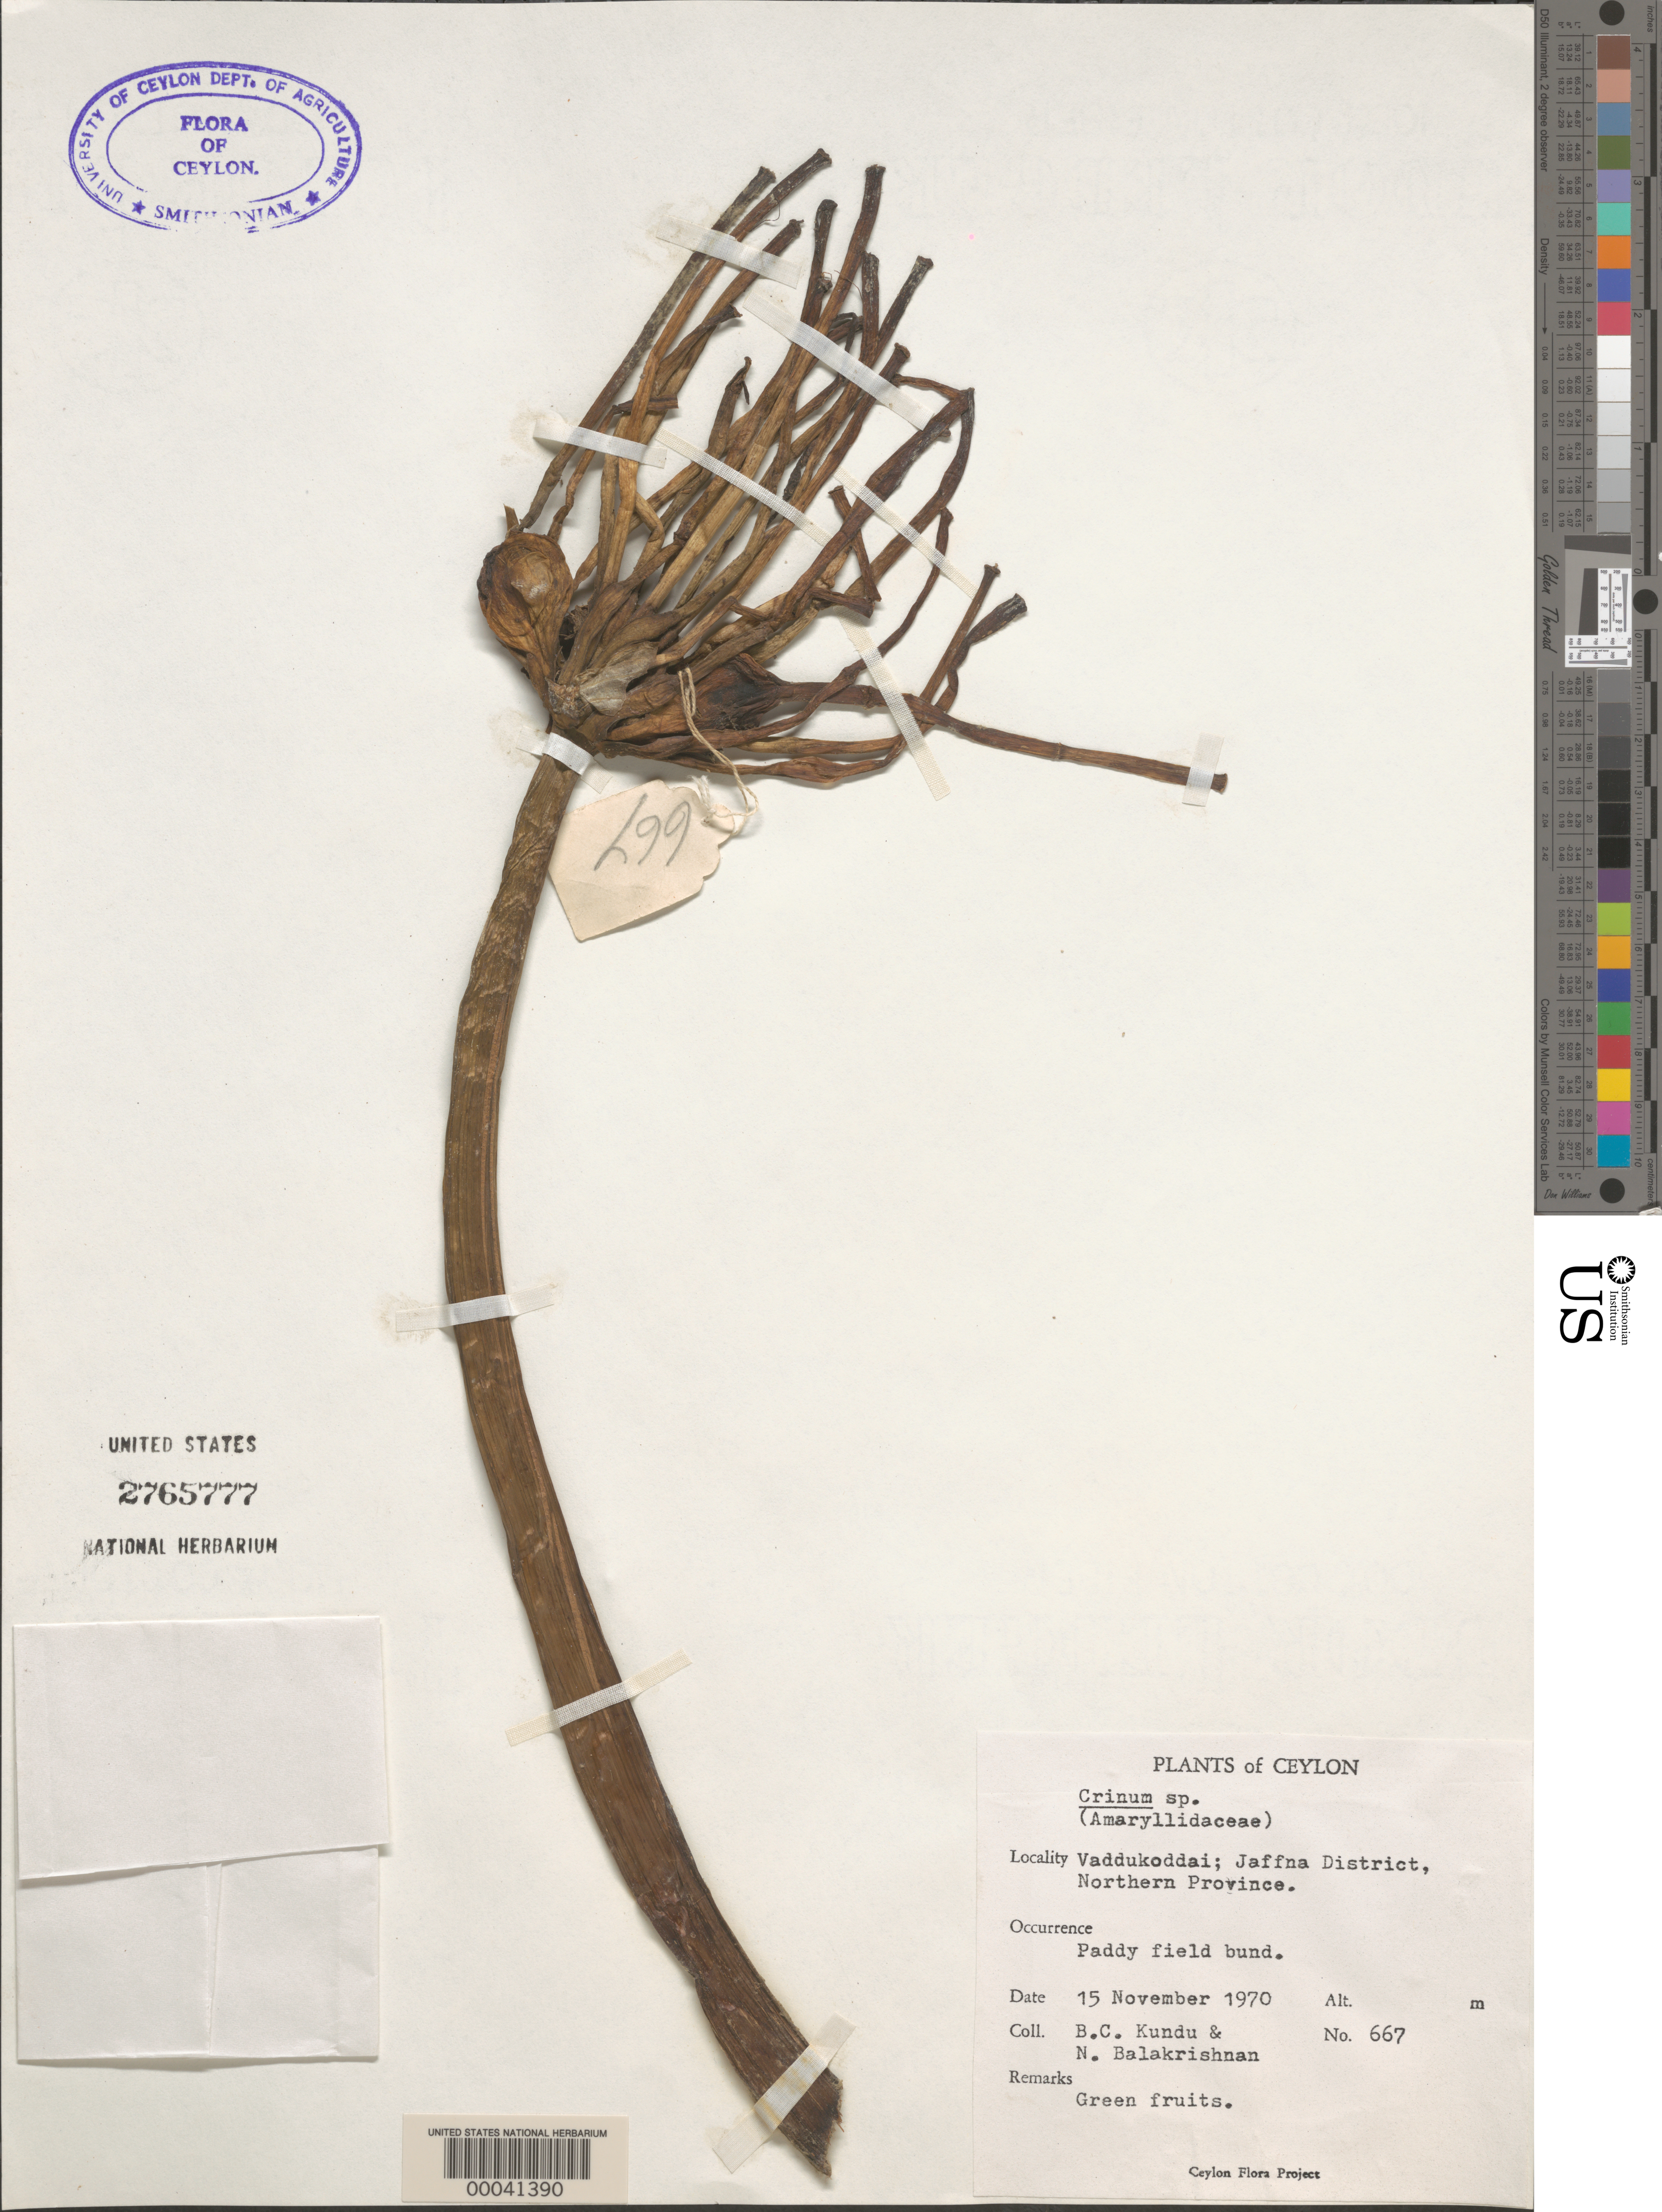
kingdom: Plantae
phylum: Tracheophyta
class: Liliopsida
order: Asparagales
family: Amaryllidaceae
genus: Crinum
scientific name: Crinum sp.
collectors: B. C. Kundu & N. Balakrishnan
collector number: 667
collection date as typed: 15 Nov 1970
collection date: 1970-11-15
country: Sri Lanka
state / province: Northern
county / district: Jaffna Dist.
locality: Vaddukoddai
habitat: Paddy field bund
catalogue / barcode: US 2765777